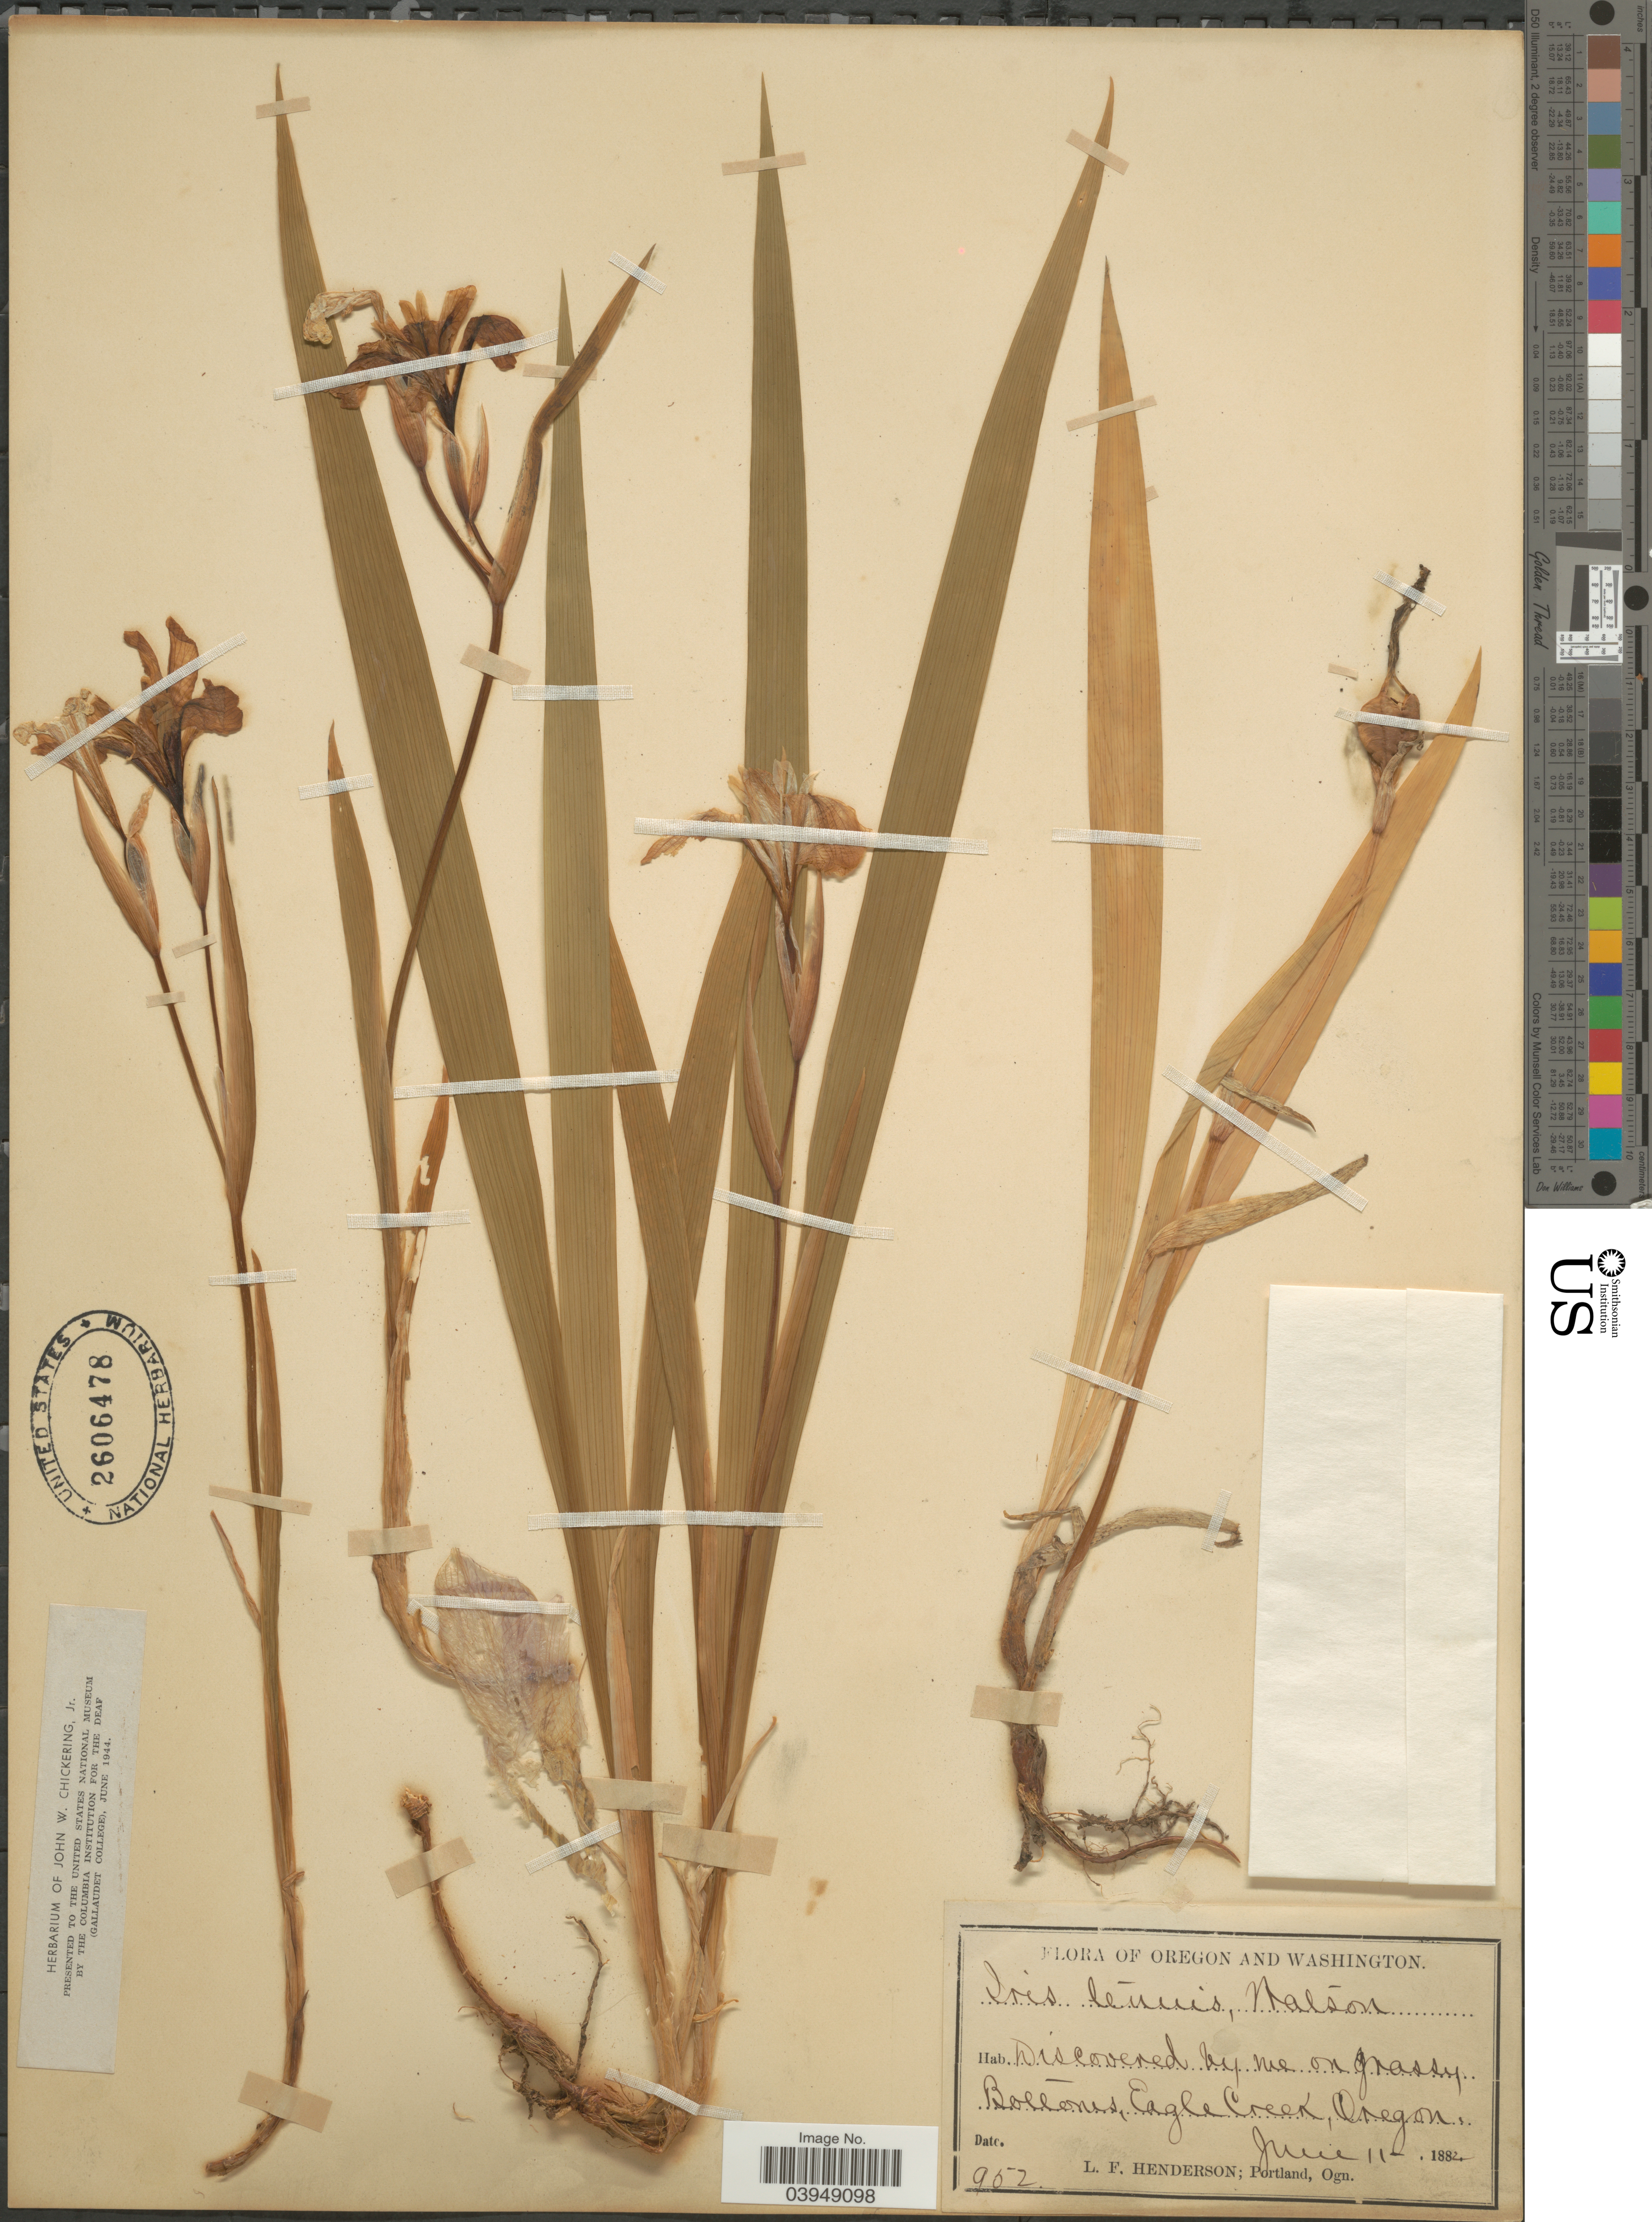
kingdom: Plantae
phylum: Tracheophyta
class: Liliopsida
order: Asparagales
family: Iridaceae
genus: Iris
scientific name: Iris tenuis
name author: S. Watson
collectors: L. Henderson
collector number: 952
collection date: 1882-06-11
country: United States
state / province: Oregon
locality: Bollones, Eagle Creek.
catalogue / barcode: US 2606478